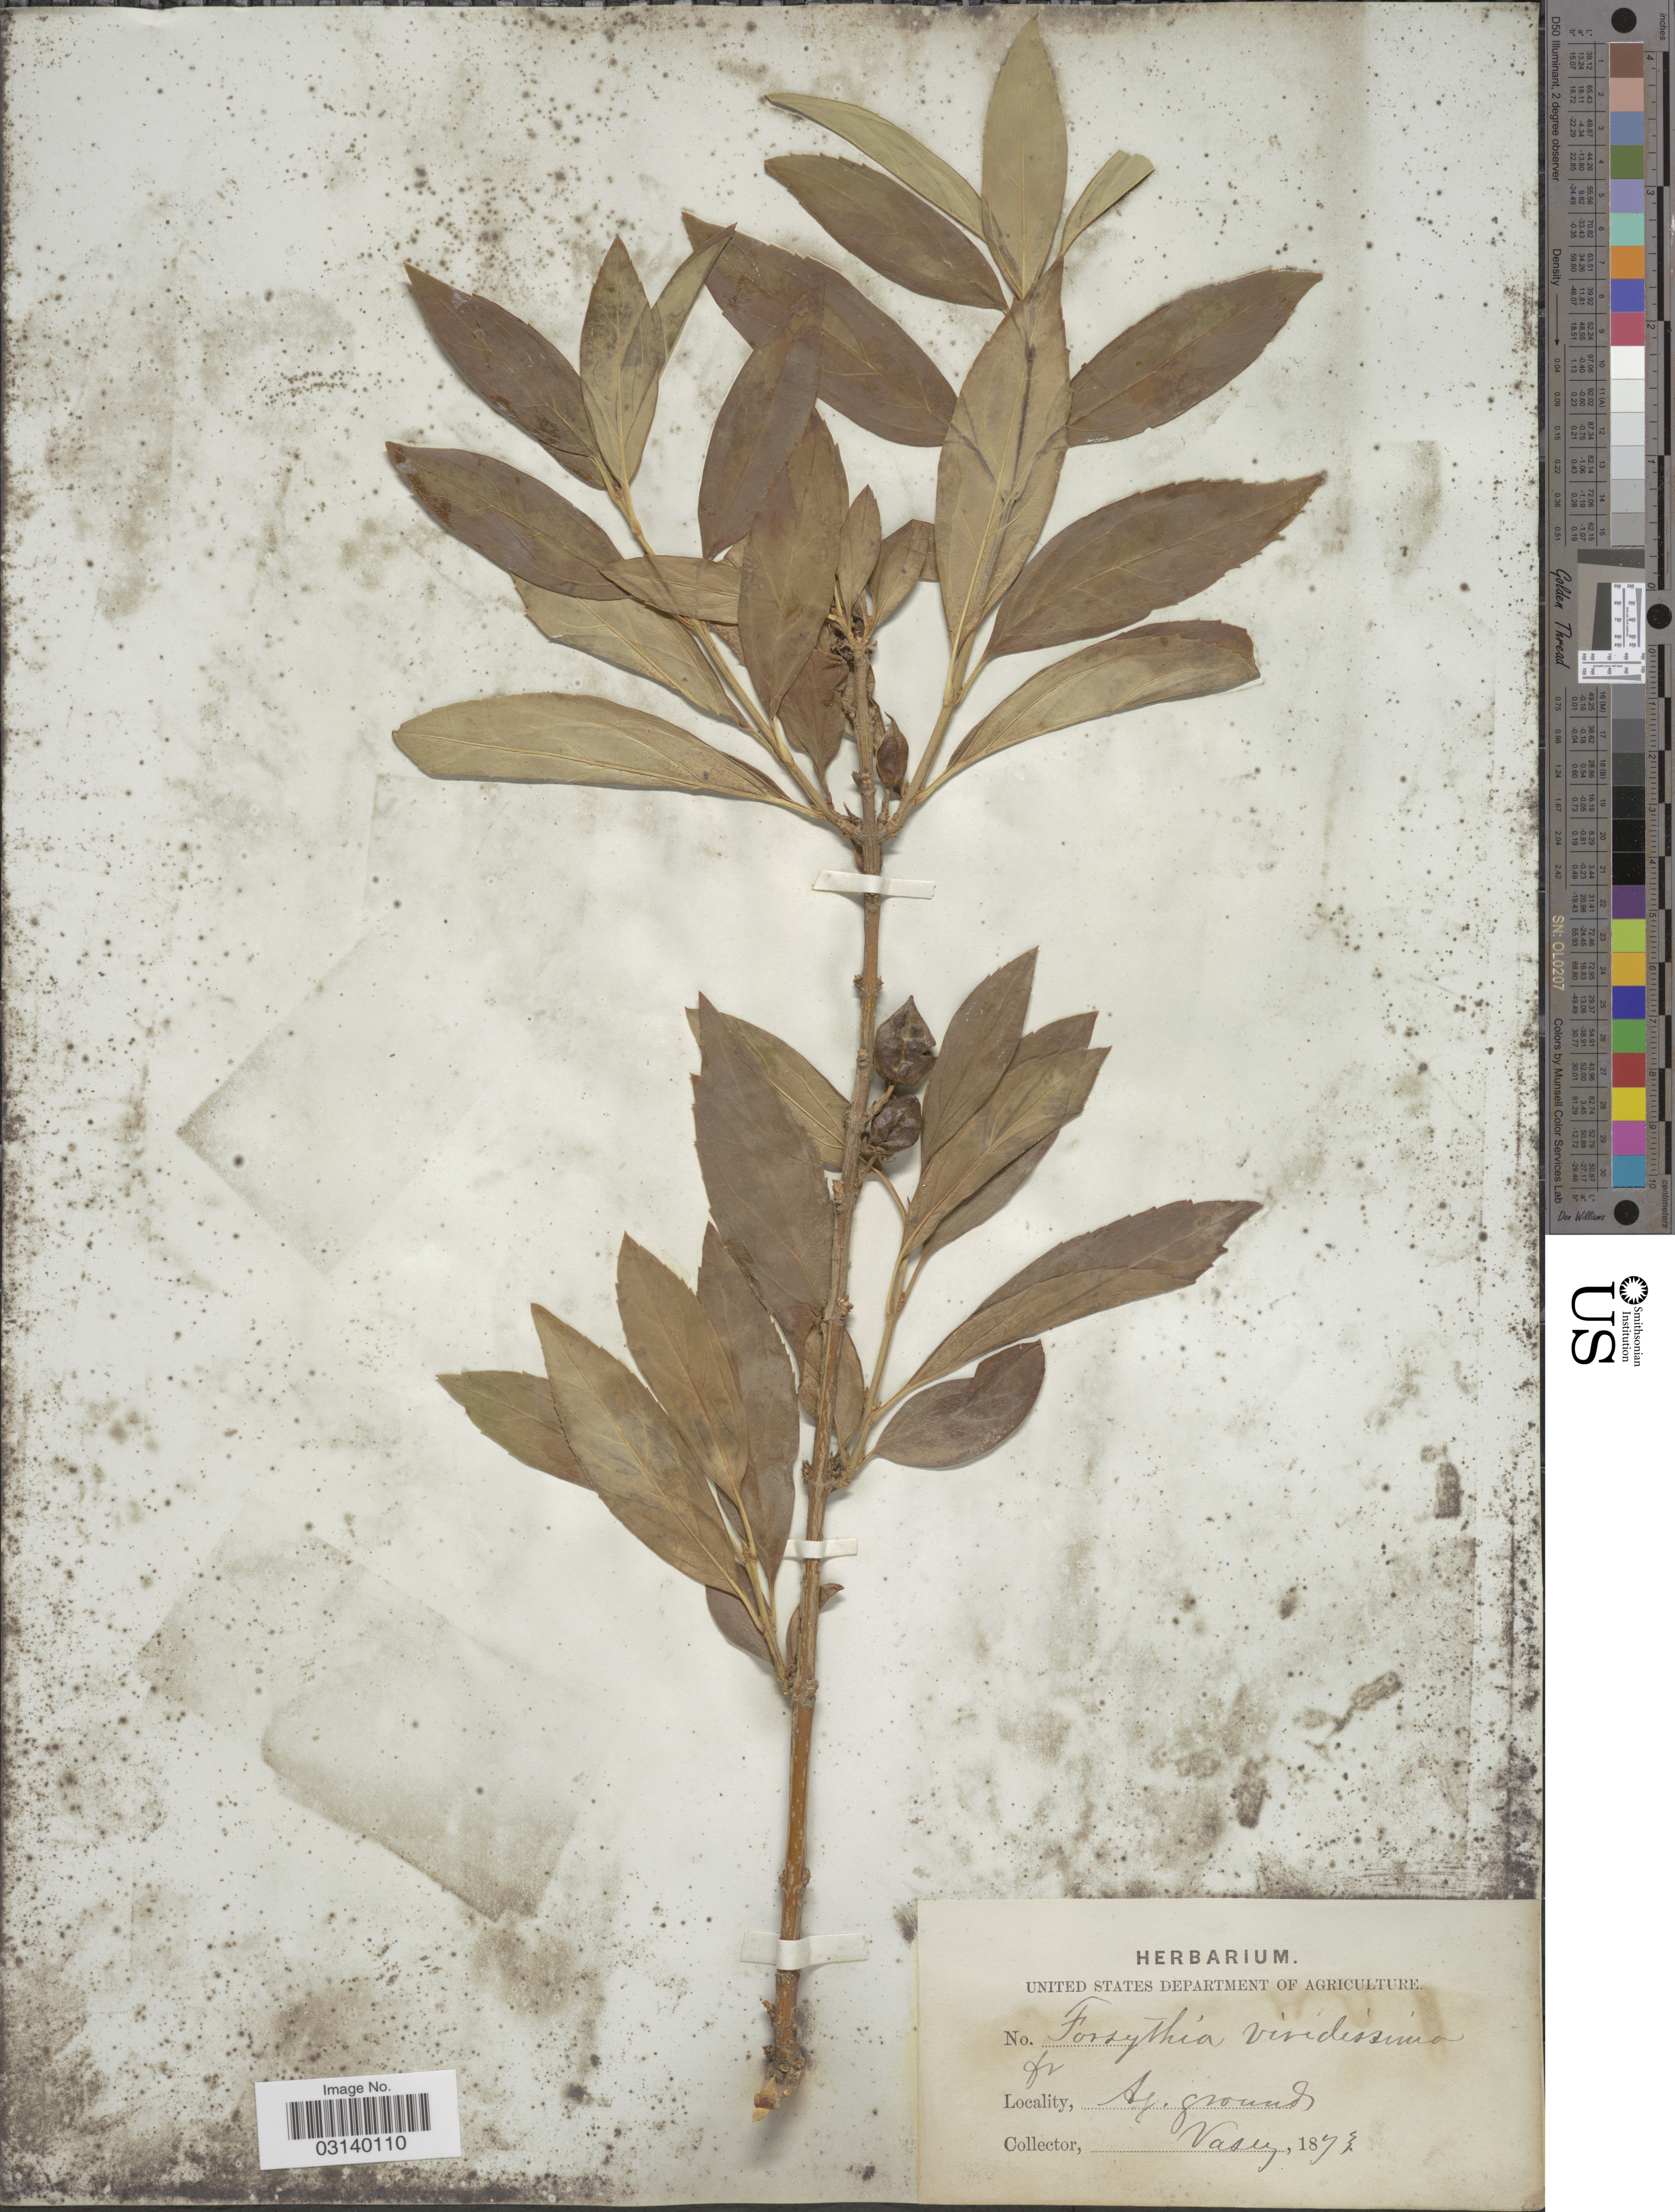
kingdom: Plantae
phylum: Tracheophyta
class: Magnoliopsida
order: Lamiales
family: Oleaceae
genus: Forsythia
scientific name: Forsythia viridissima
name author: Lindl.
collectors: Vasey, --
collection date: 1873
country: United States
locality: Ag. grounds.